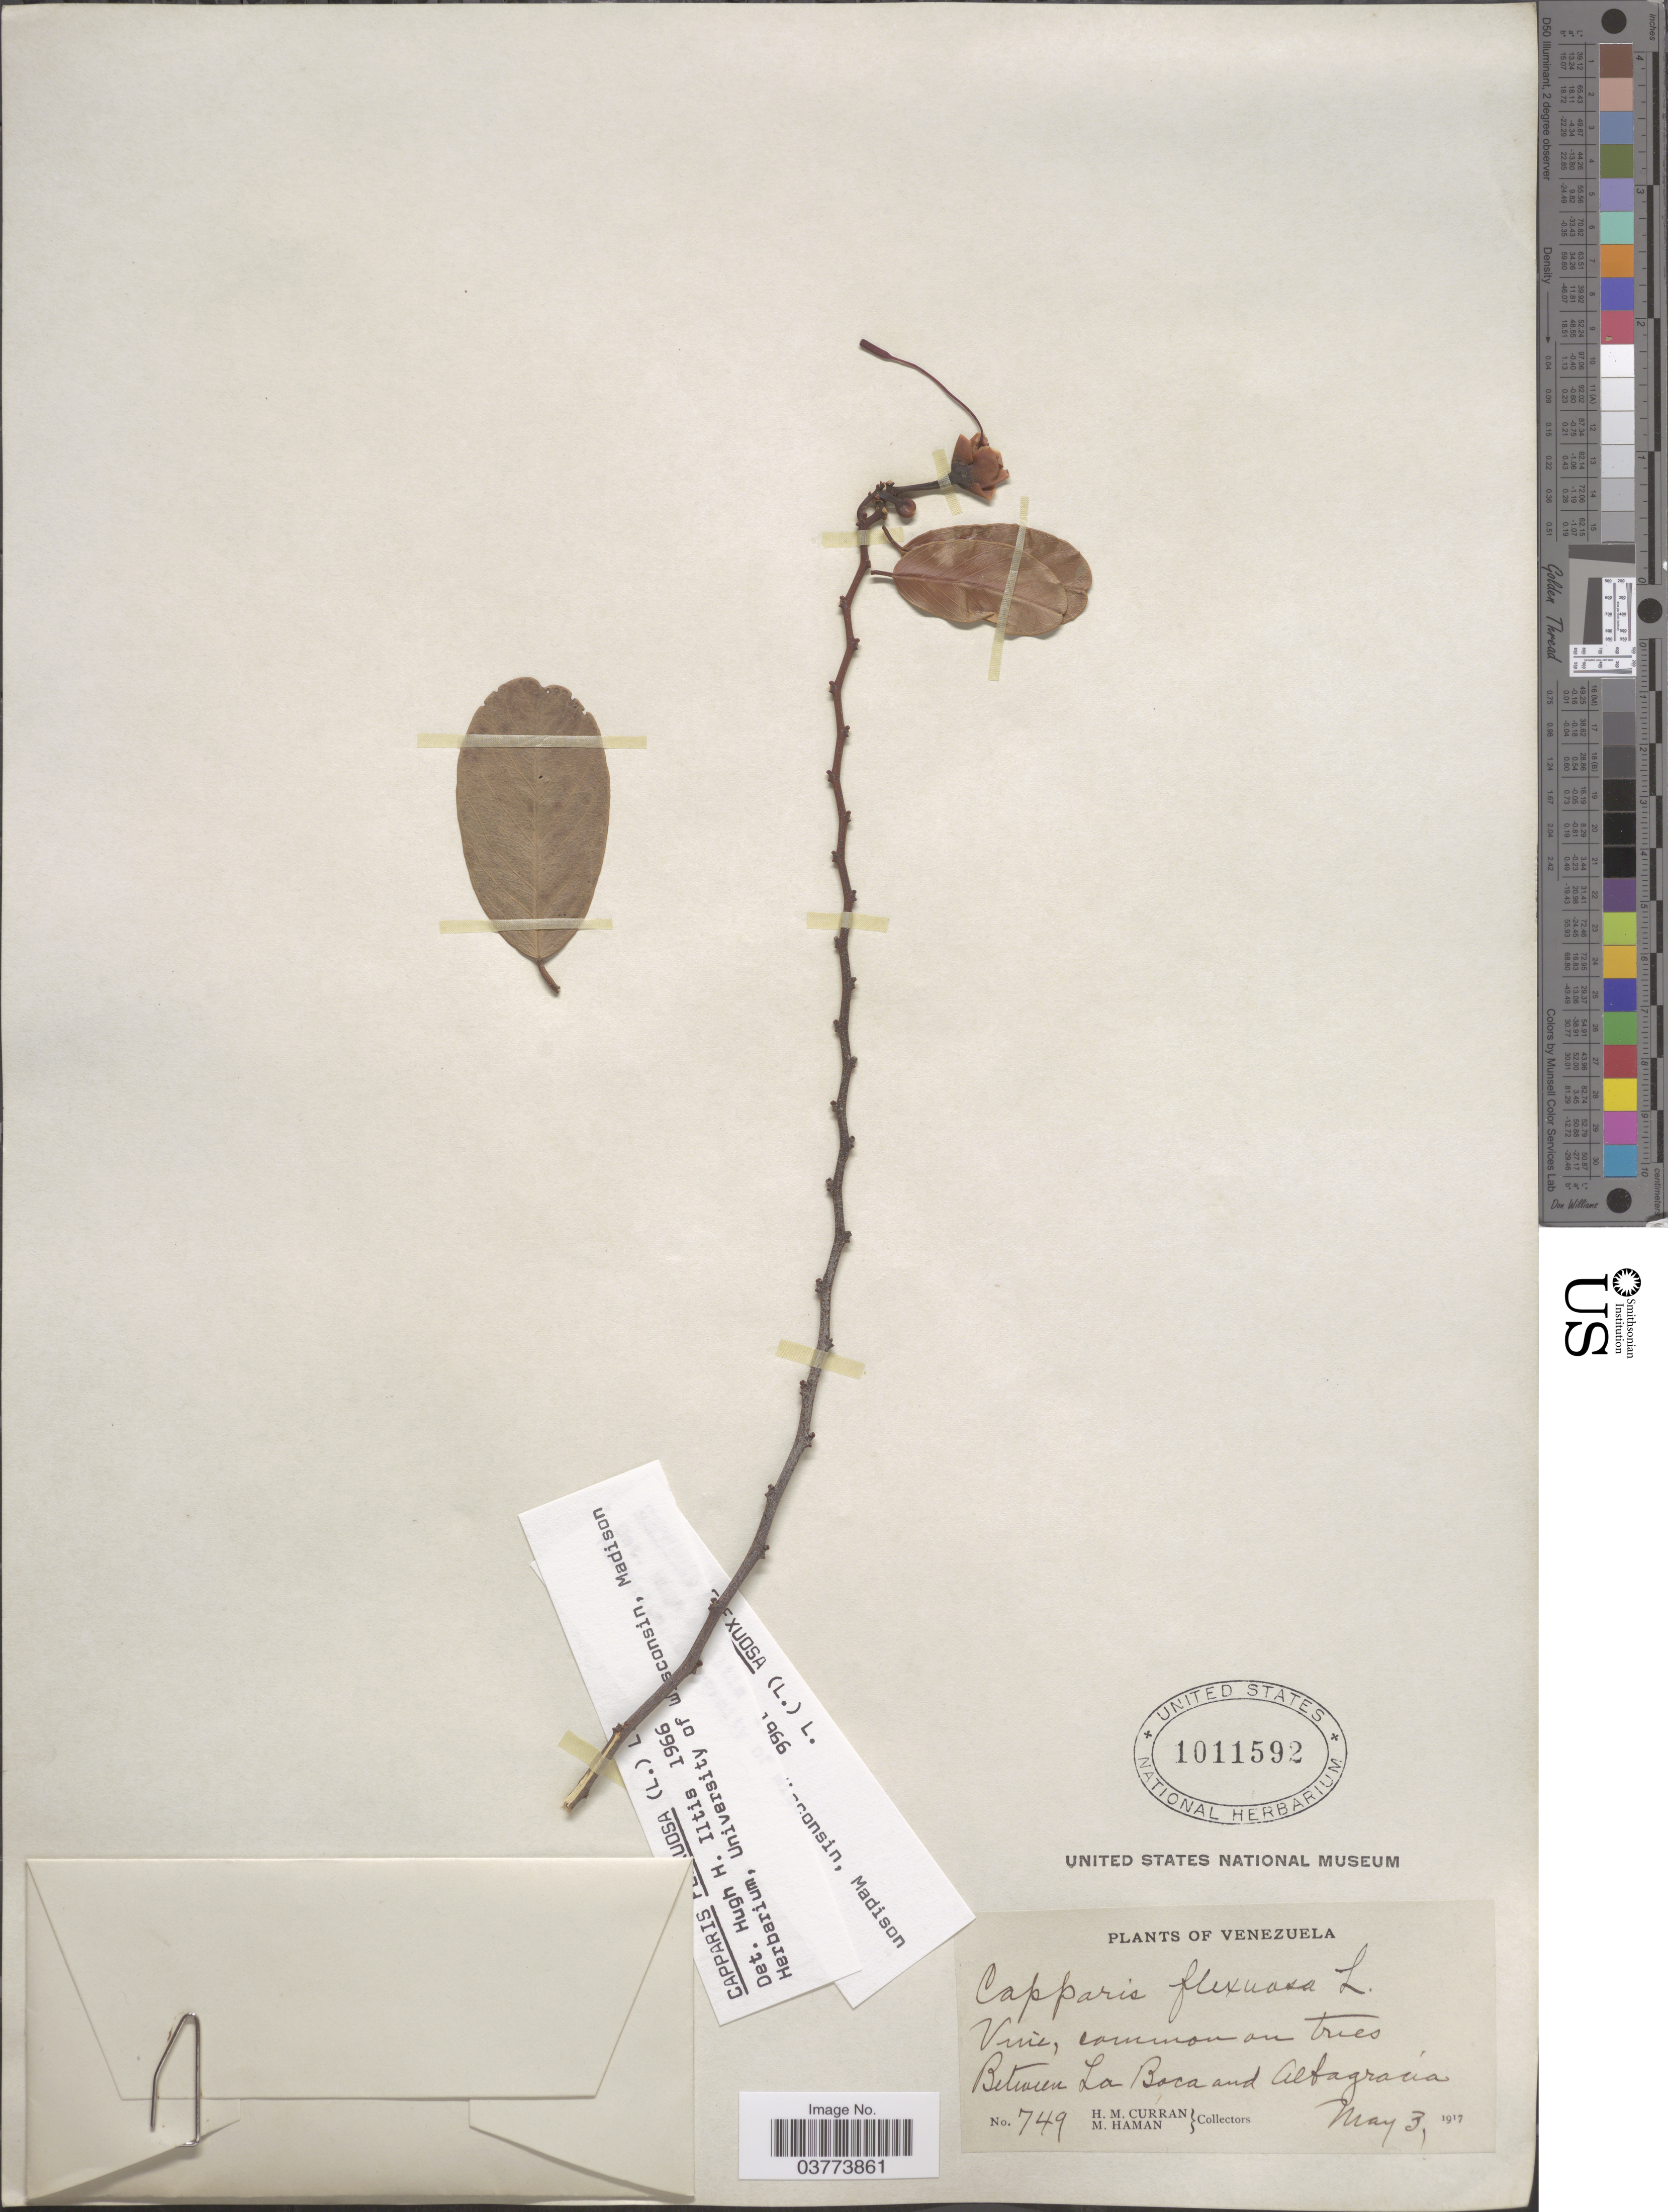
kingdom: Plantae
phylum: Tracheophyta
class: Magnoliopsida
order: Brassicales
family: Capparaceae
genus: Cynophalla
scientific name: Cynophalla flexuosa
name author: (L.) J. Presl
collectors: H. M. Curran & M. Haman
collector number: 749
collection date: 1917-05-03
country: Venezuela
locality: Between La Boca and Altagracia.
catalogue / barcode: US 1011592